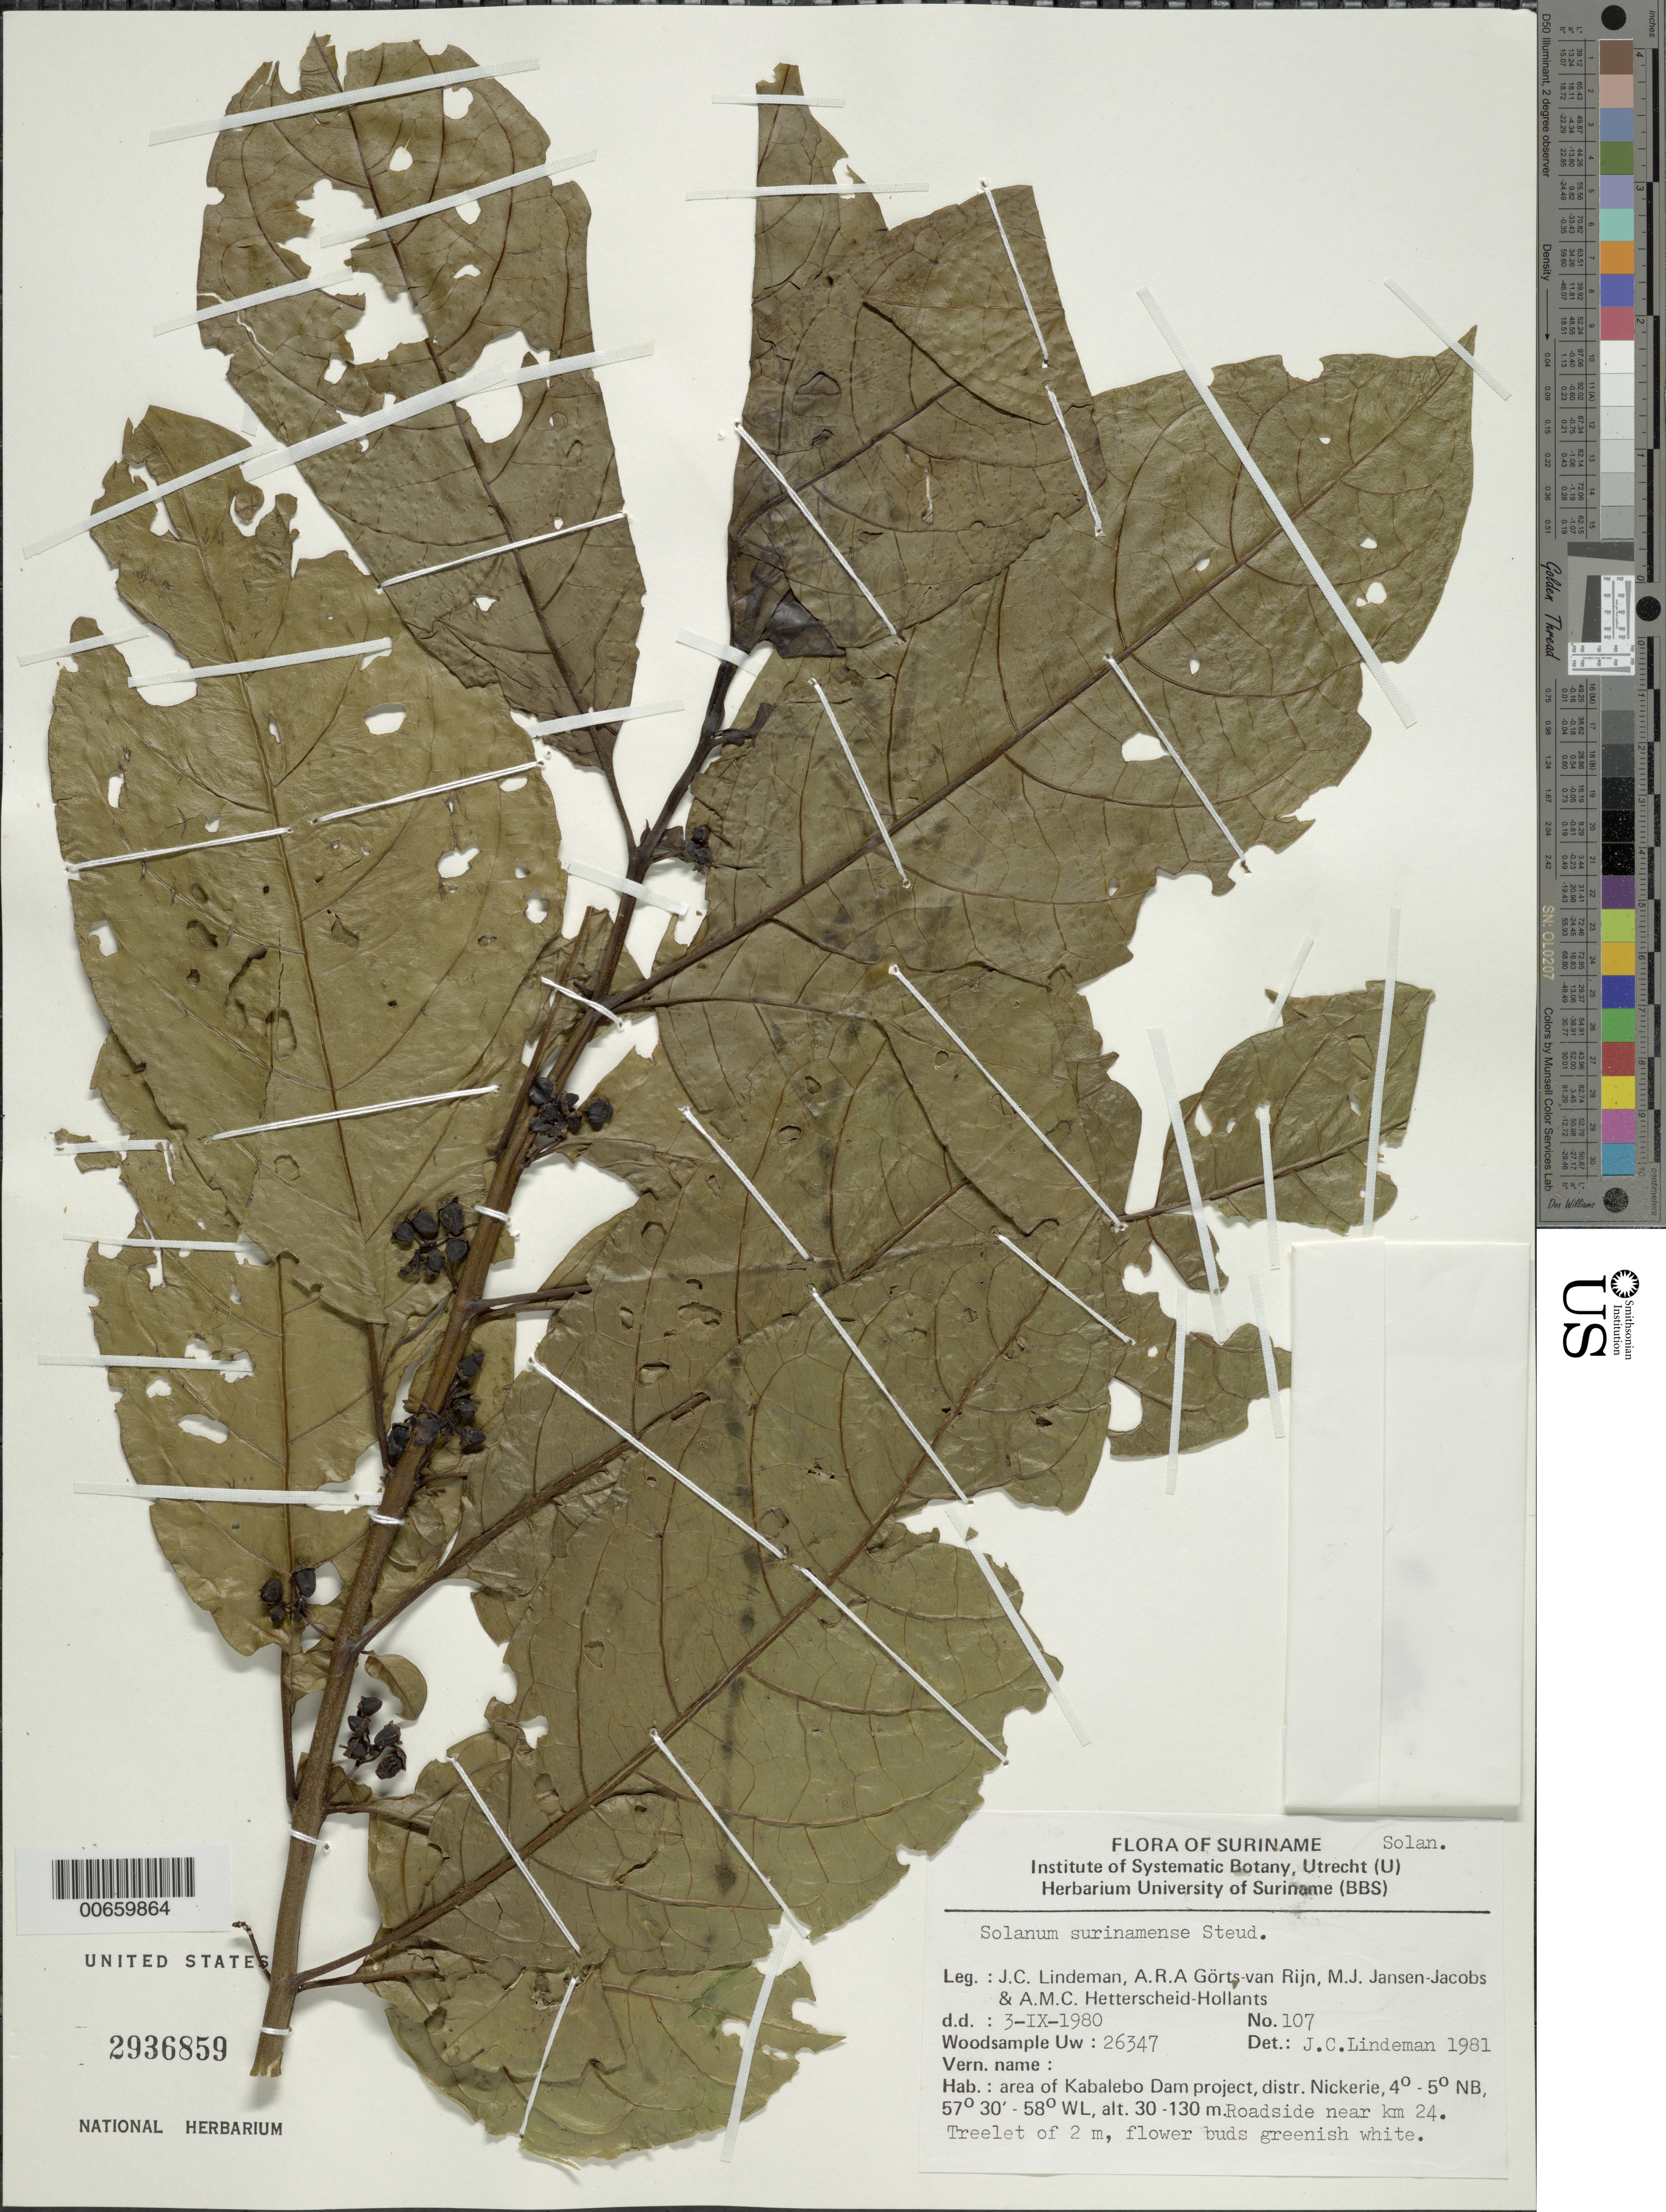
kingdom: Plantae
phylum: Tracheophyta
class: Magnoliopsida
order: Solanales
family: Solanaceae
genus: Solanum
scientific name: Solanum leucocarpon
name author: Dunal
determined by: Lindeman, J. C.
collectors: J. C. Lindeman, A. .R. A. Görts-van Rijn, M. J. Jansen-Jacobs & A. Hetterscheid-Hollants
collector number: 80-107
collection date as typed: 9 Sep 1980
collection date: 1980-09-09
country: Suriname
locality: Kabalebo Dam project area, near km 24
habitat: Roadside.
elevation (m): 30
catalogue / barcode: US 2936859